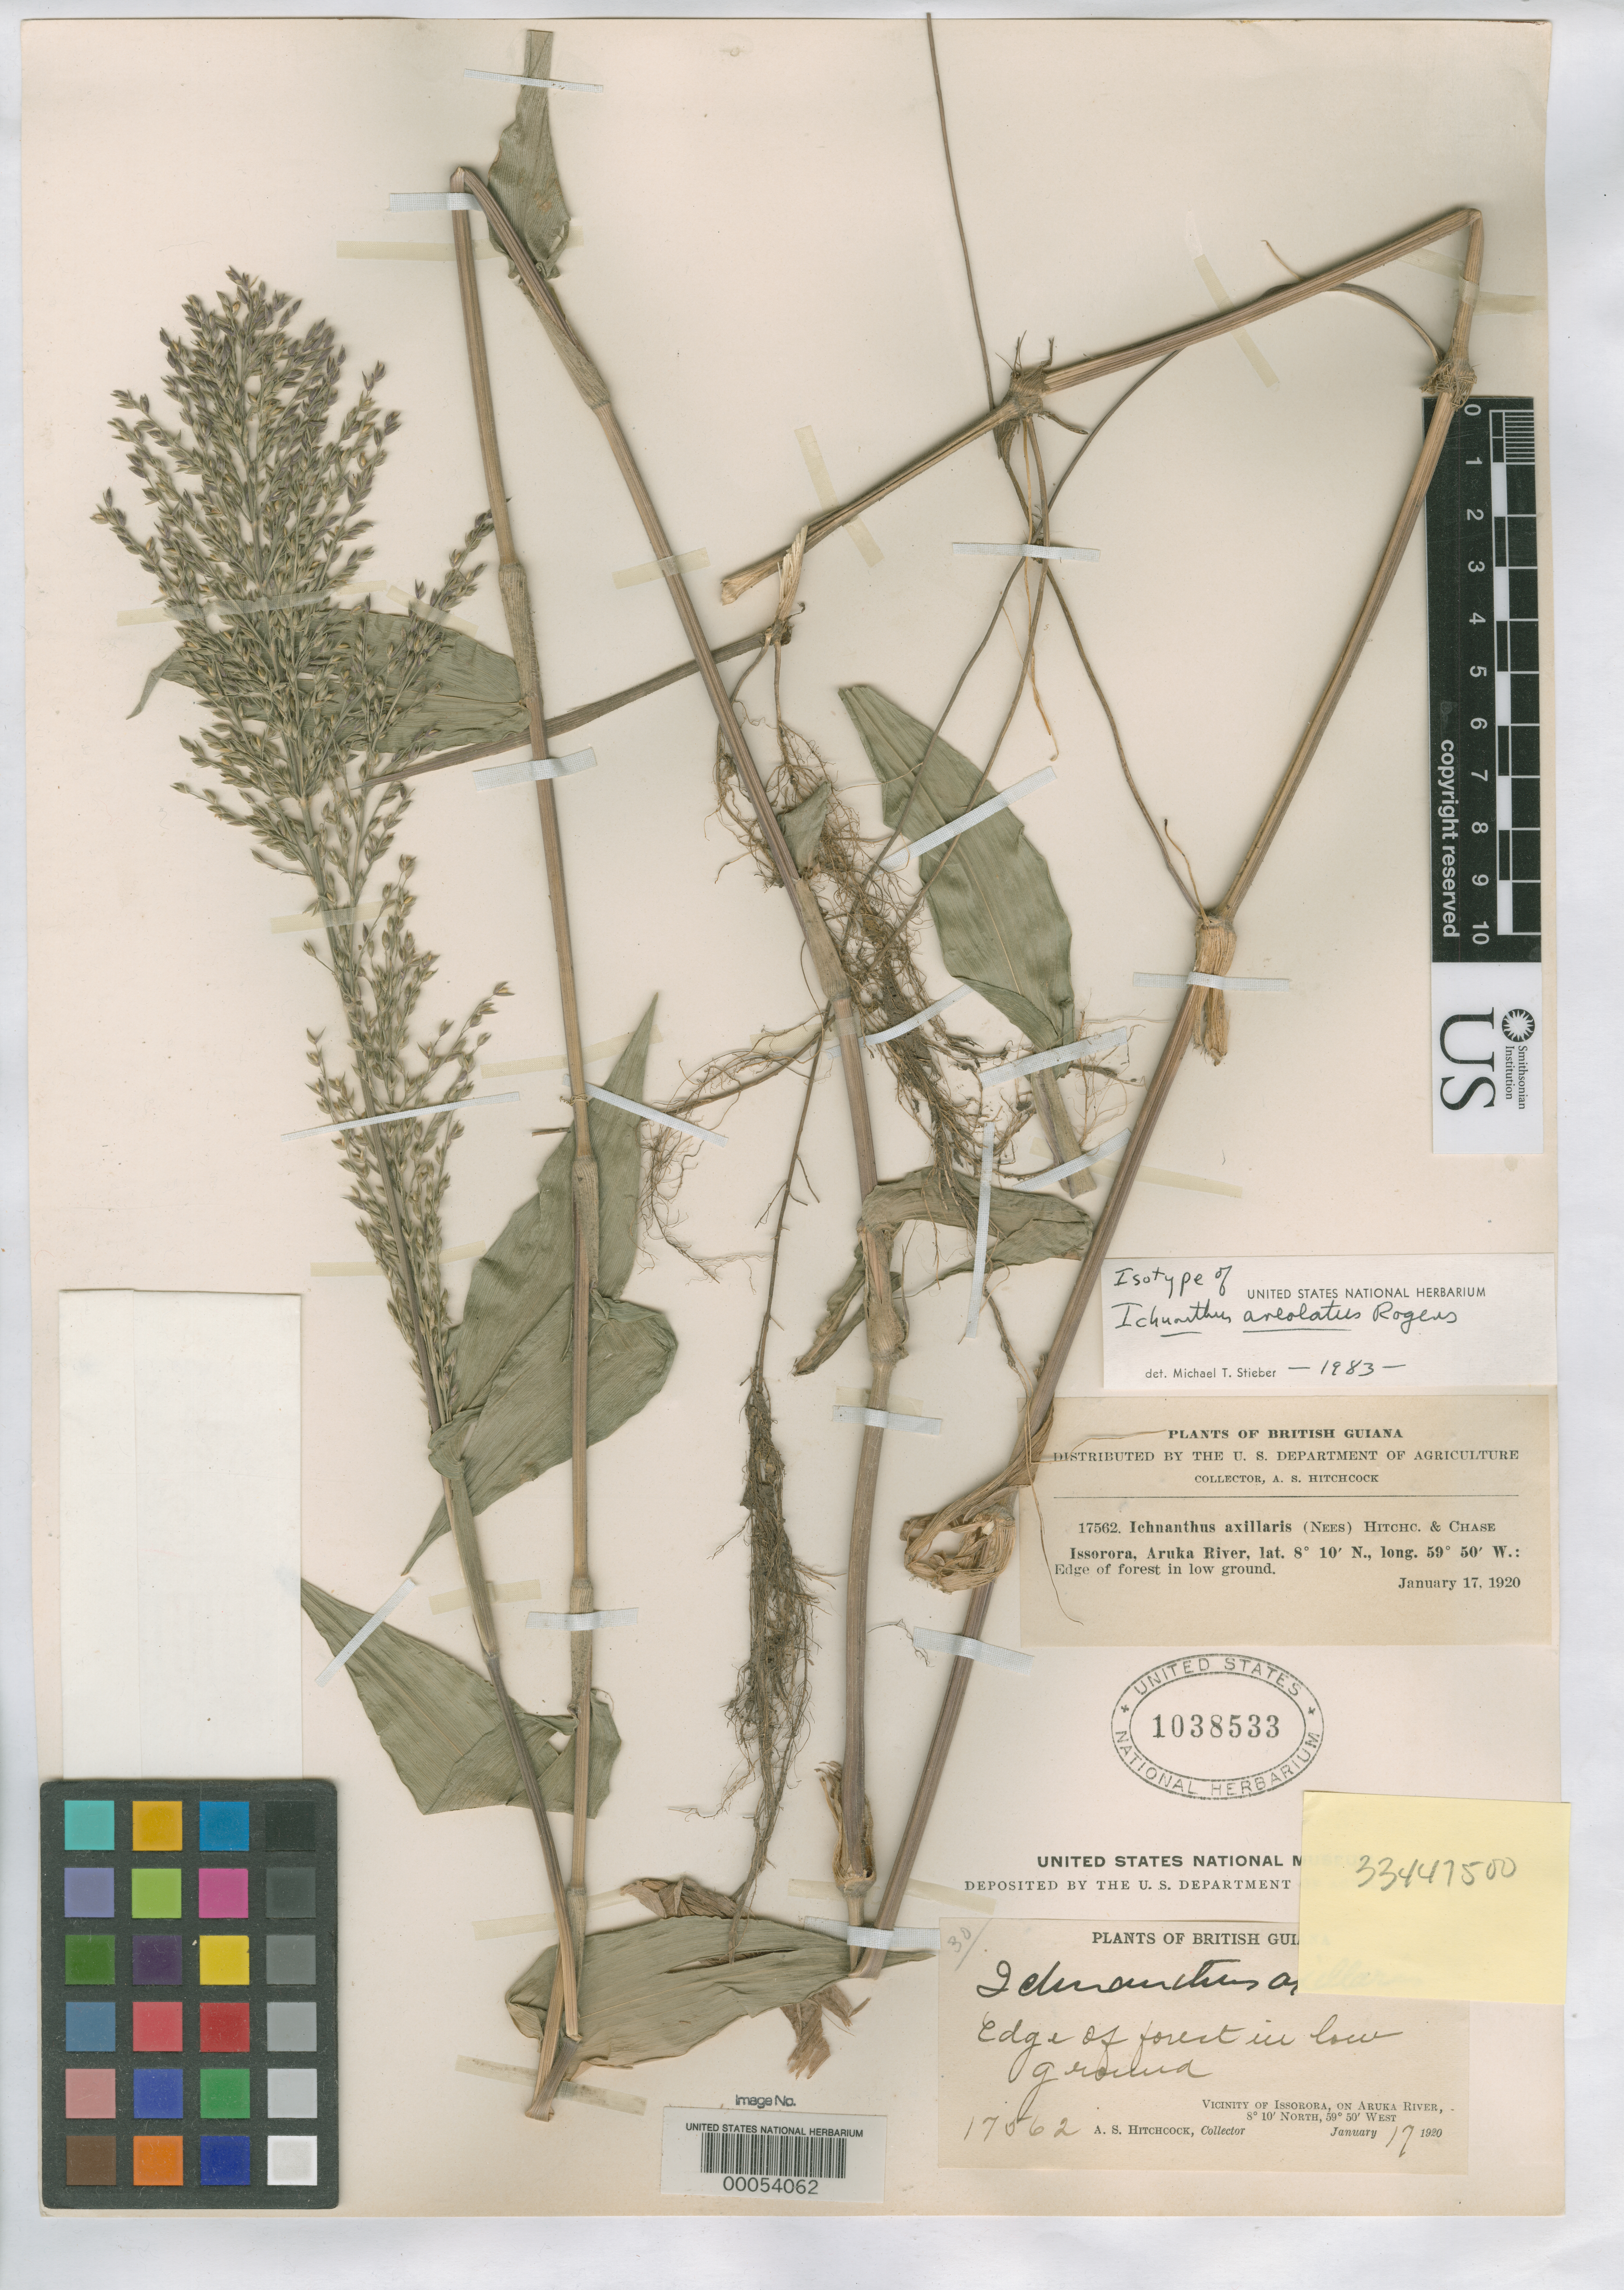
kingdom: Plantae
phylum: Tracheophyta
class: Liliopsida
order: Poales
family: Poaceae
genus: Ichnanthus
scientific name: Ichnanthus areolatus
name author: K.E. Rogers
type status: Isotype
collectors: A. S. Hitchcock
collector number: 17562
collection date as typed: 17 Jan 1920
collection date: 1920-01-17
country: Guyana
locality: Vicinity of Issorora, on Aruka River.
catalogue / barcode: US 1038533